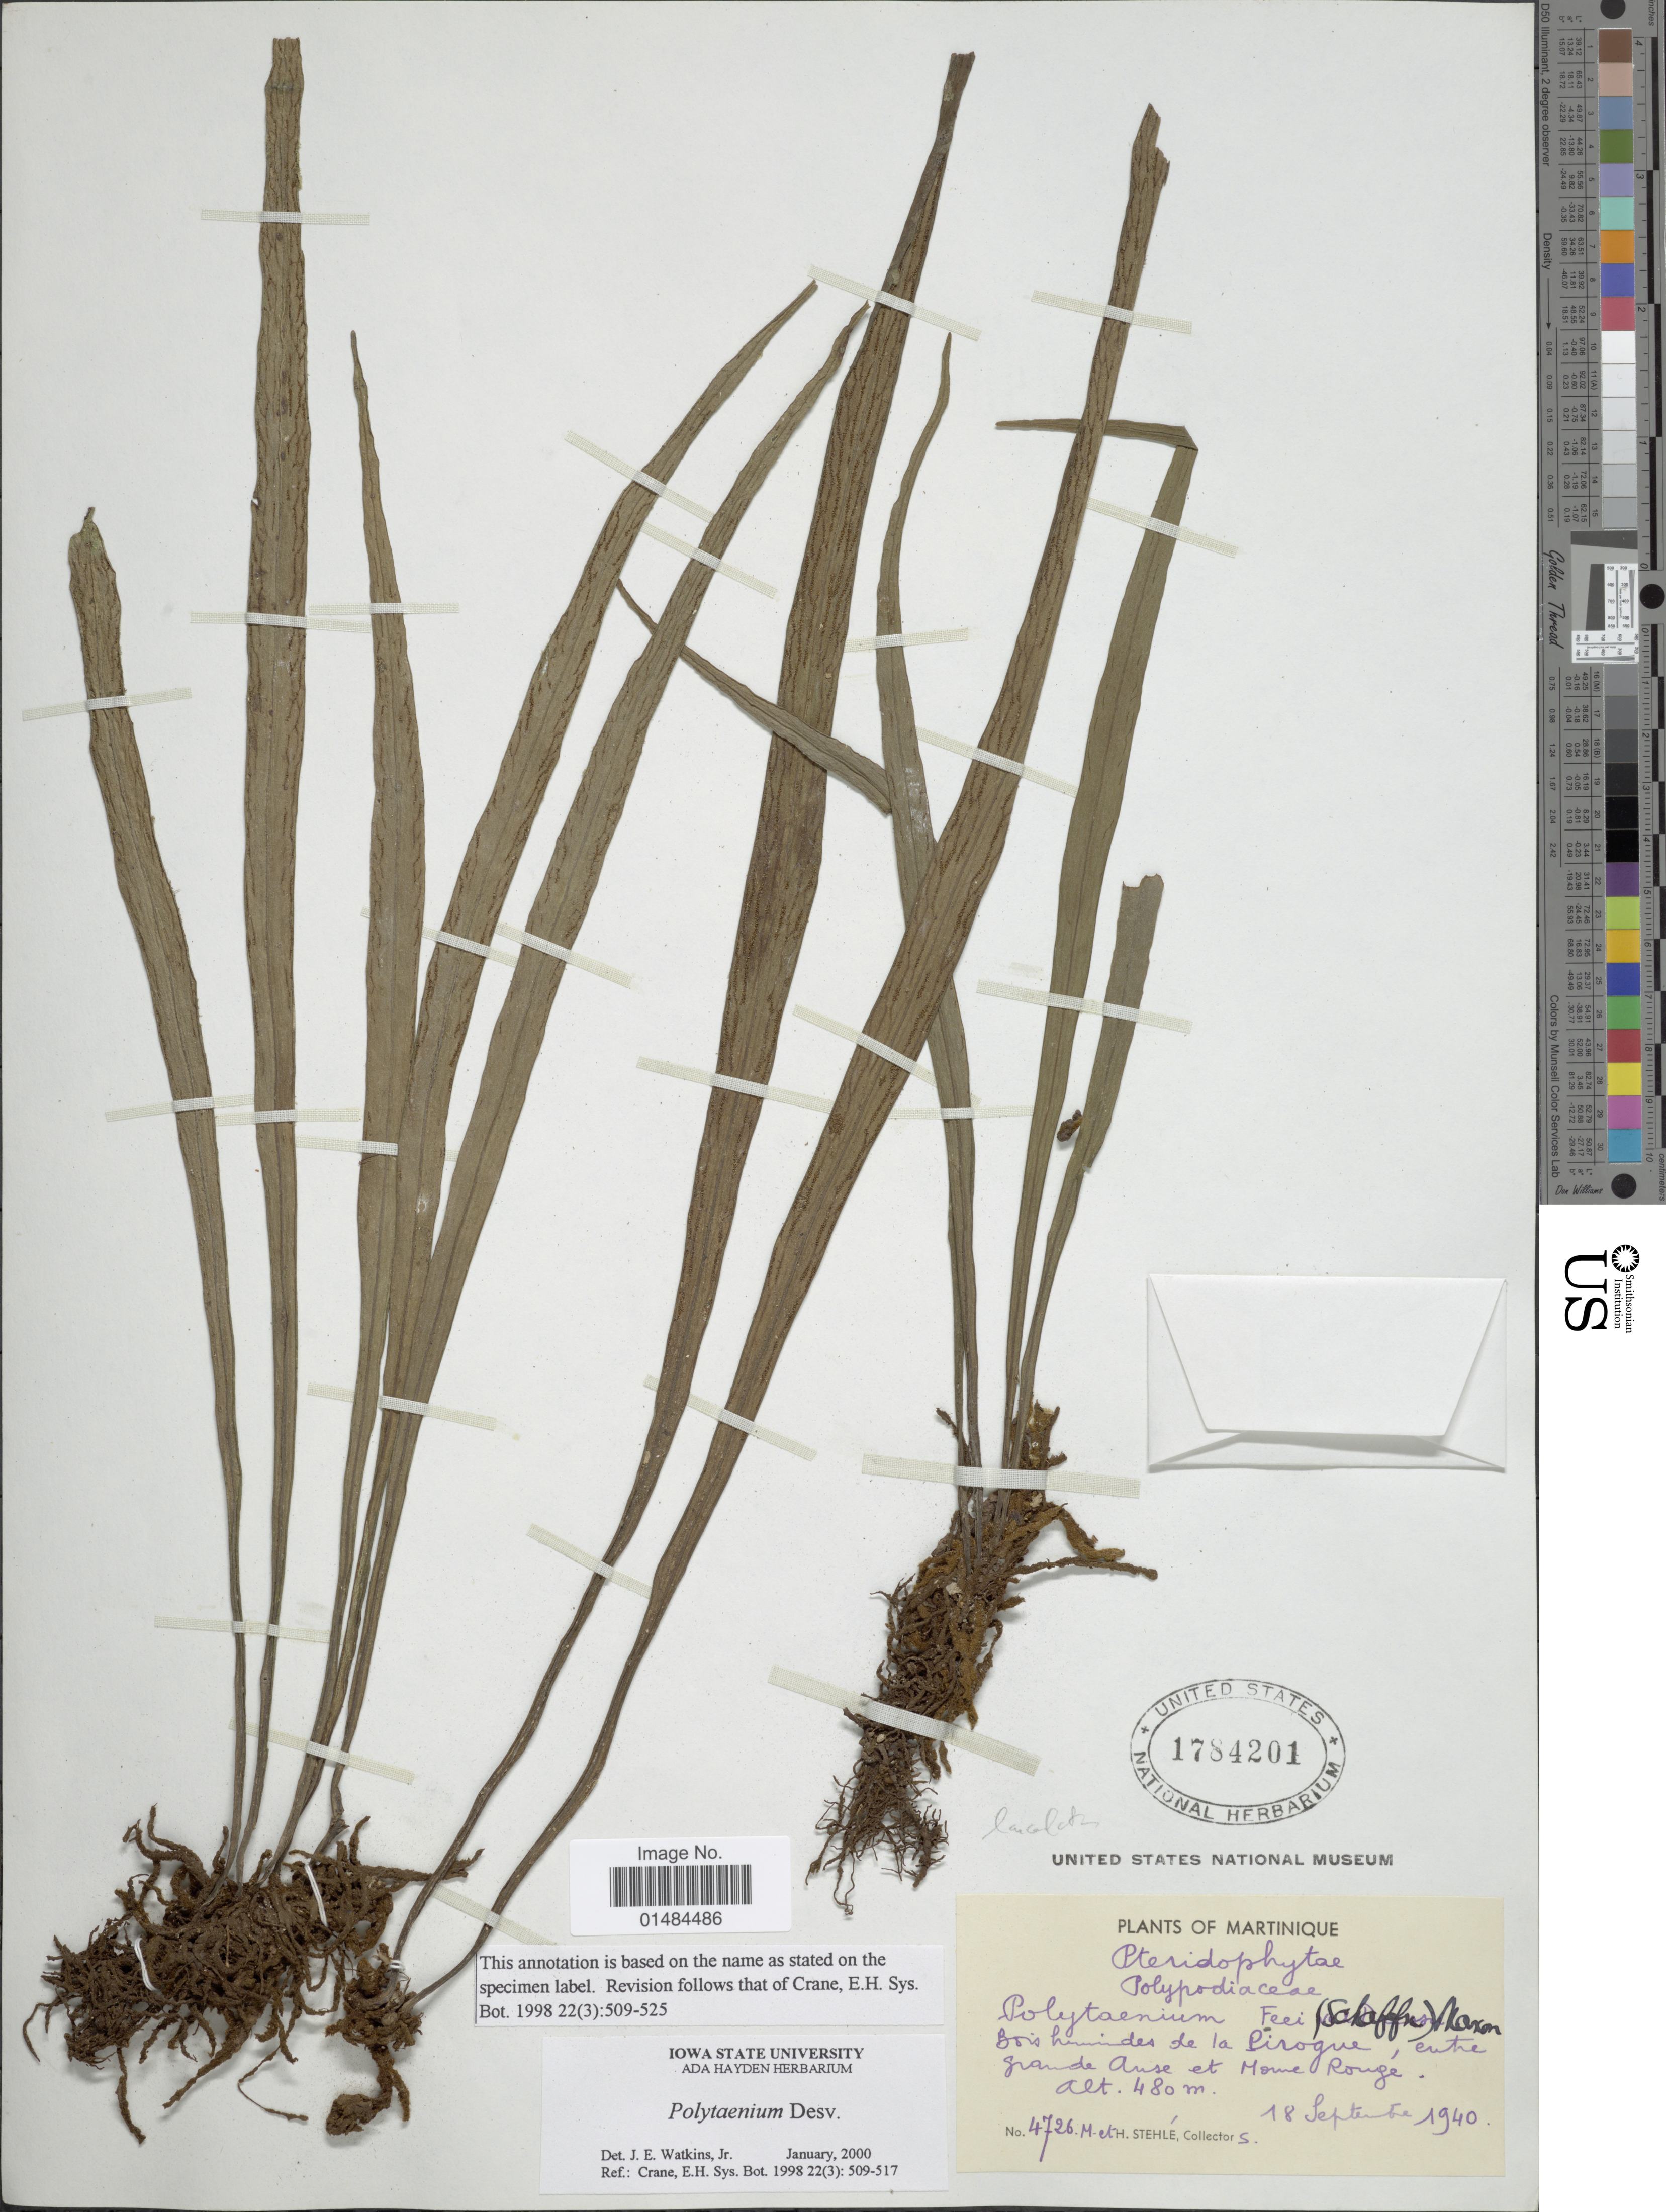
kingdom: Plantae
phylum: Tracheophyta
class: Polypodiopsida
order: Polypodiales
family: Pteridaceae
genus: Polytaenium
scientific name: Polytaenium lanceolatum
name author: (L.) Desv.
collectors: M. Stehlé & H. Stehlé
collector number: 4726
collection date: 1940-09-18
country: Martinique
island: Martinique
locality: Bois humides de la Pirogue, entre grande Anse et Morne Rougé.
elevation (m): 480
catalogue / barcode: US 1784201